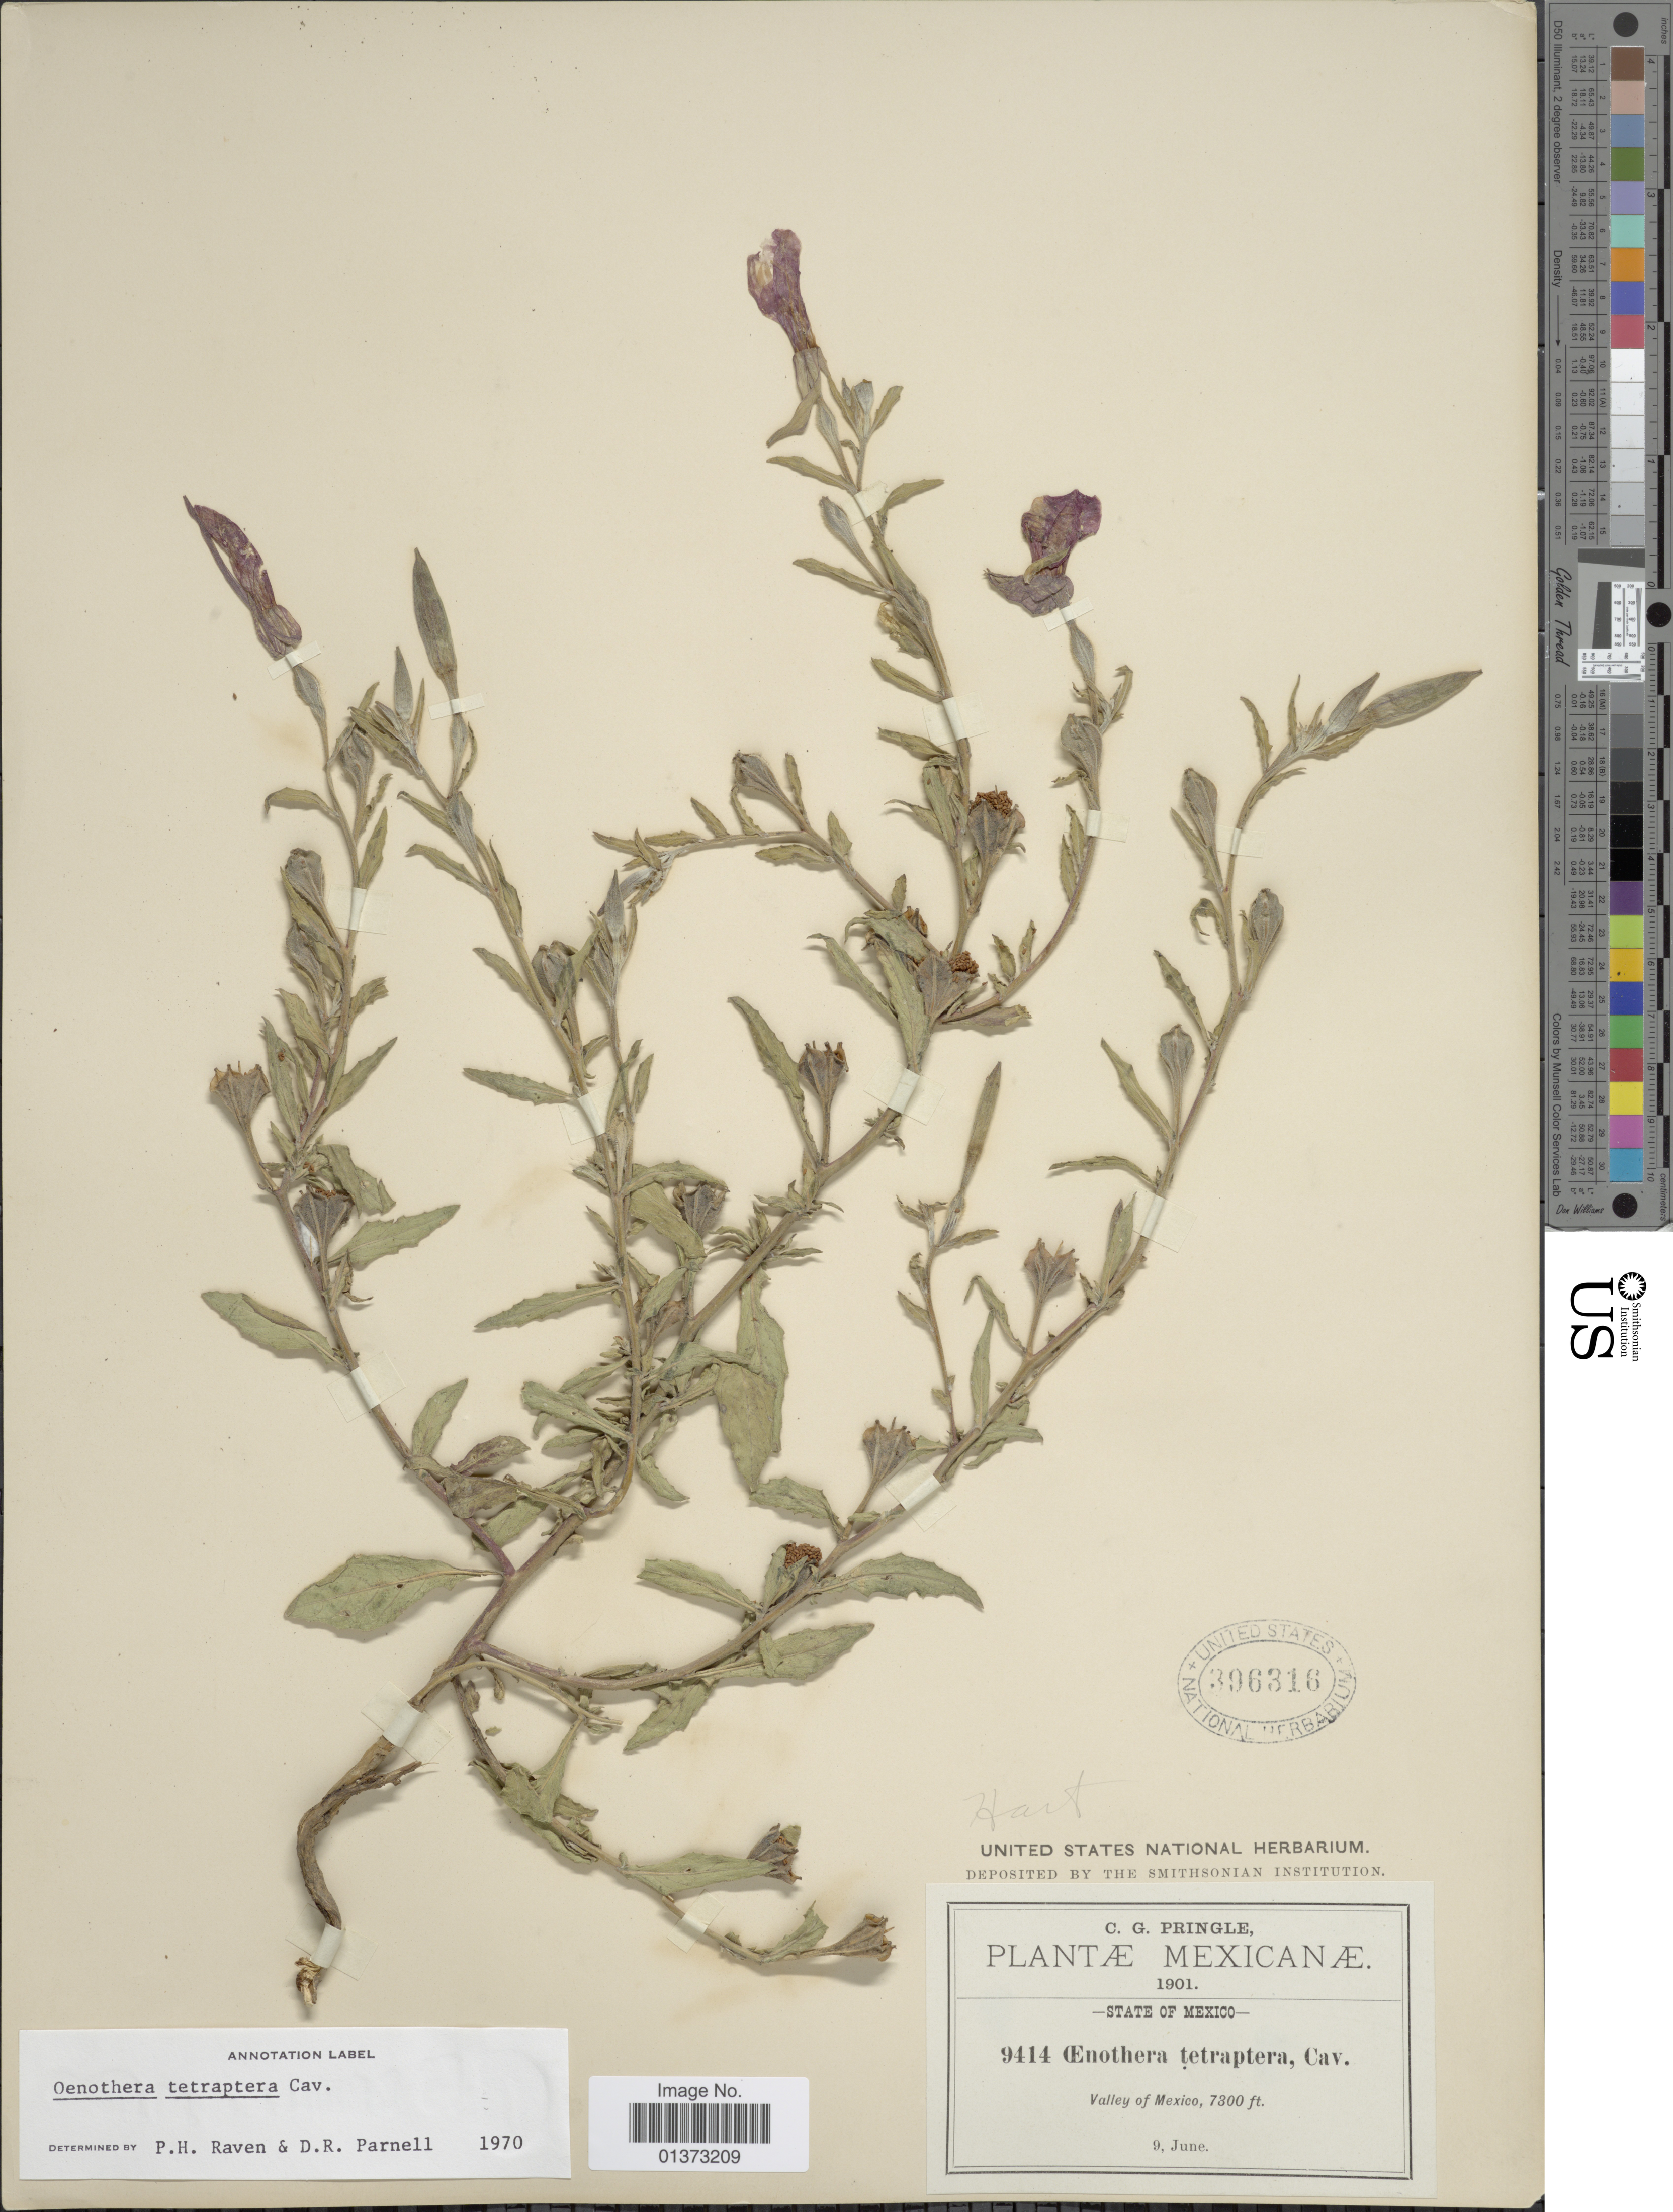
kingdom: Plantae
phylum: Tracheophyta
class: Magnoliopsida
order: Myrtales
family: Onagraceae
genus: Oenothera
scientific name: Oenothera tetraptera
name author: Cav.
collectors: C. G. Pringle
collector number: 9414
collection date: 1901-06-09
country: Mexico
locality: State of Mexico, Valley of Mexico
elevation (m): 2225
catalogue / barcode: US 396316